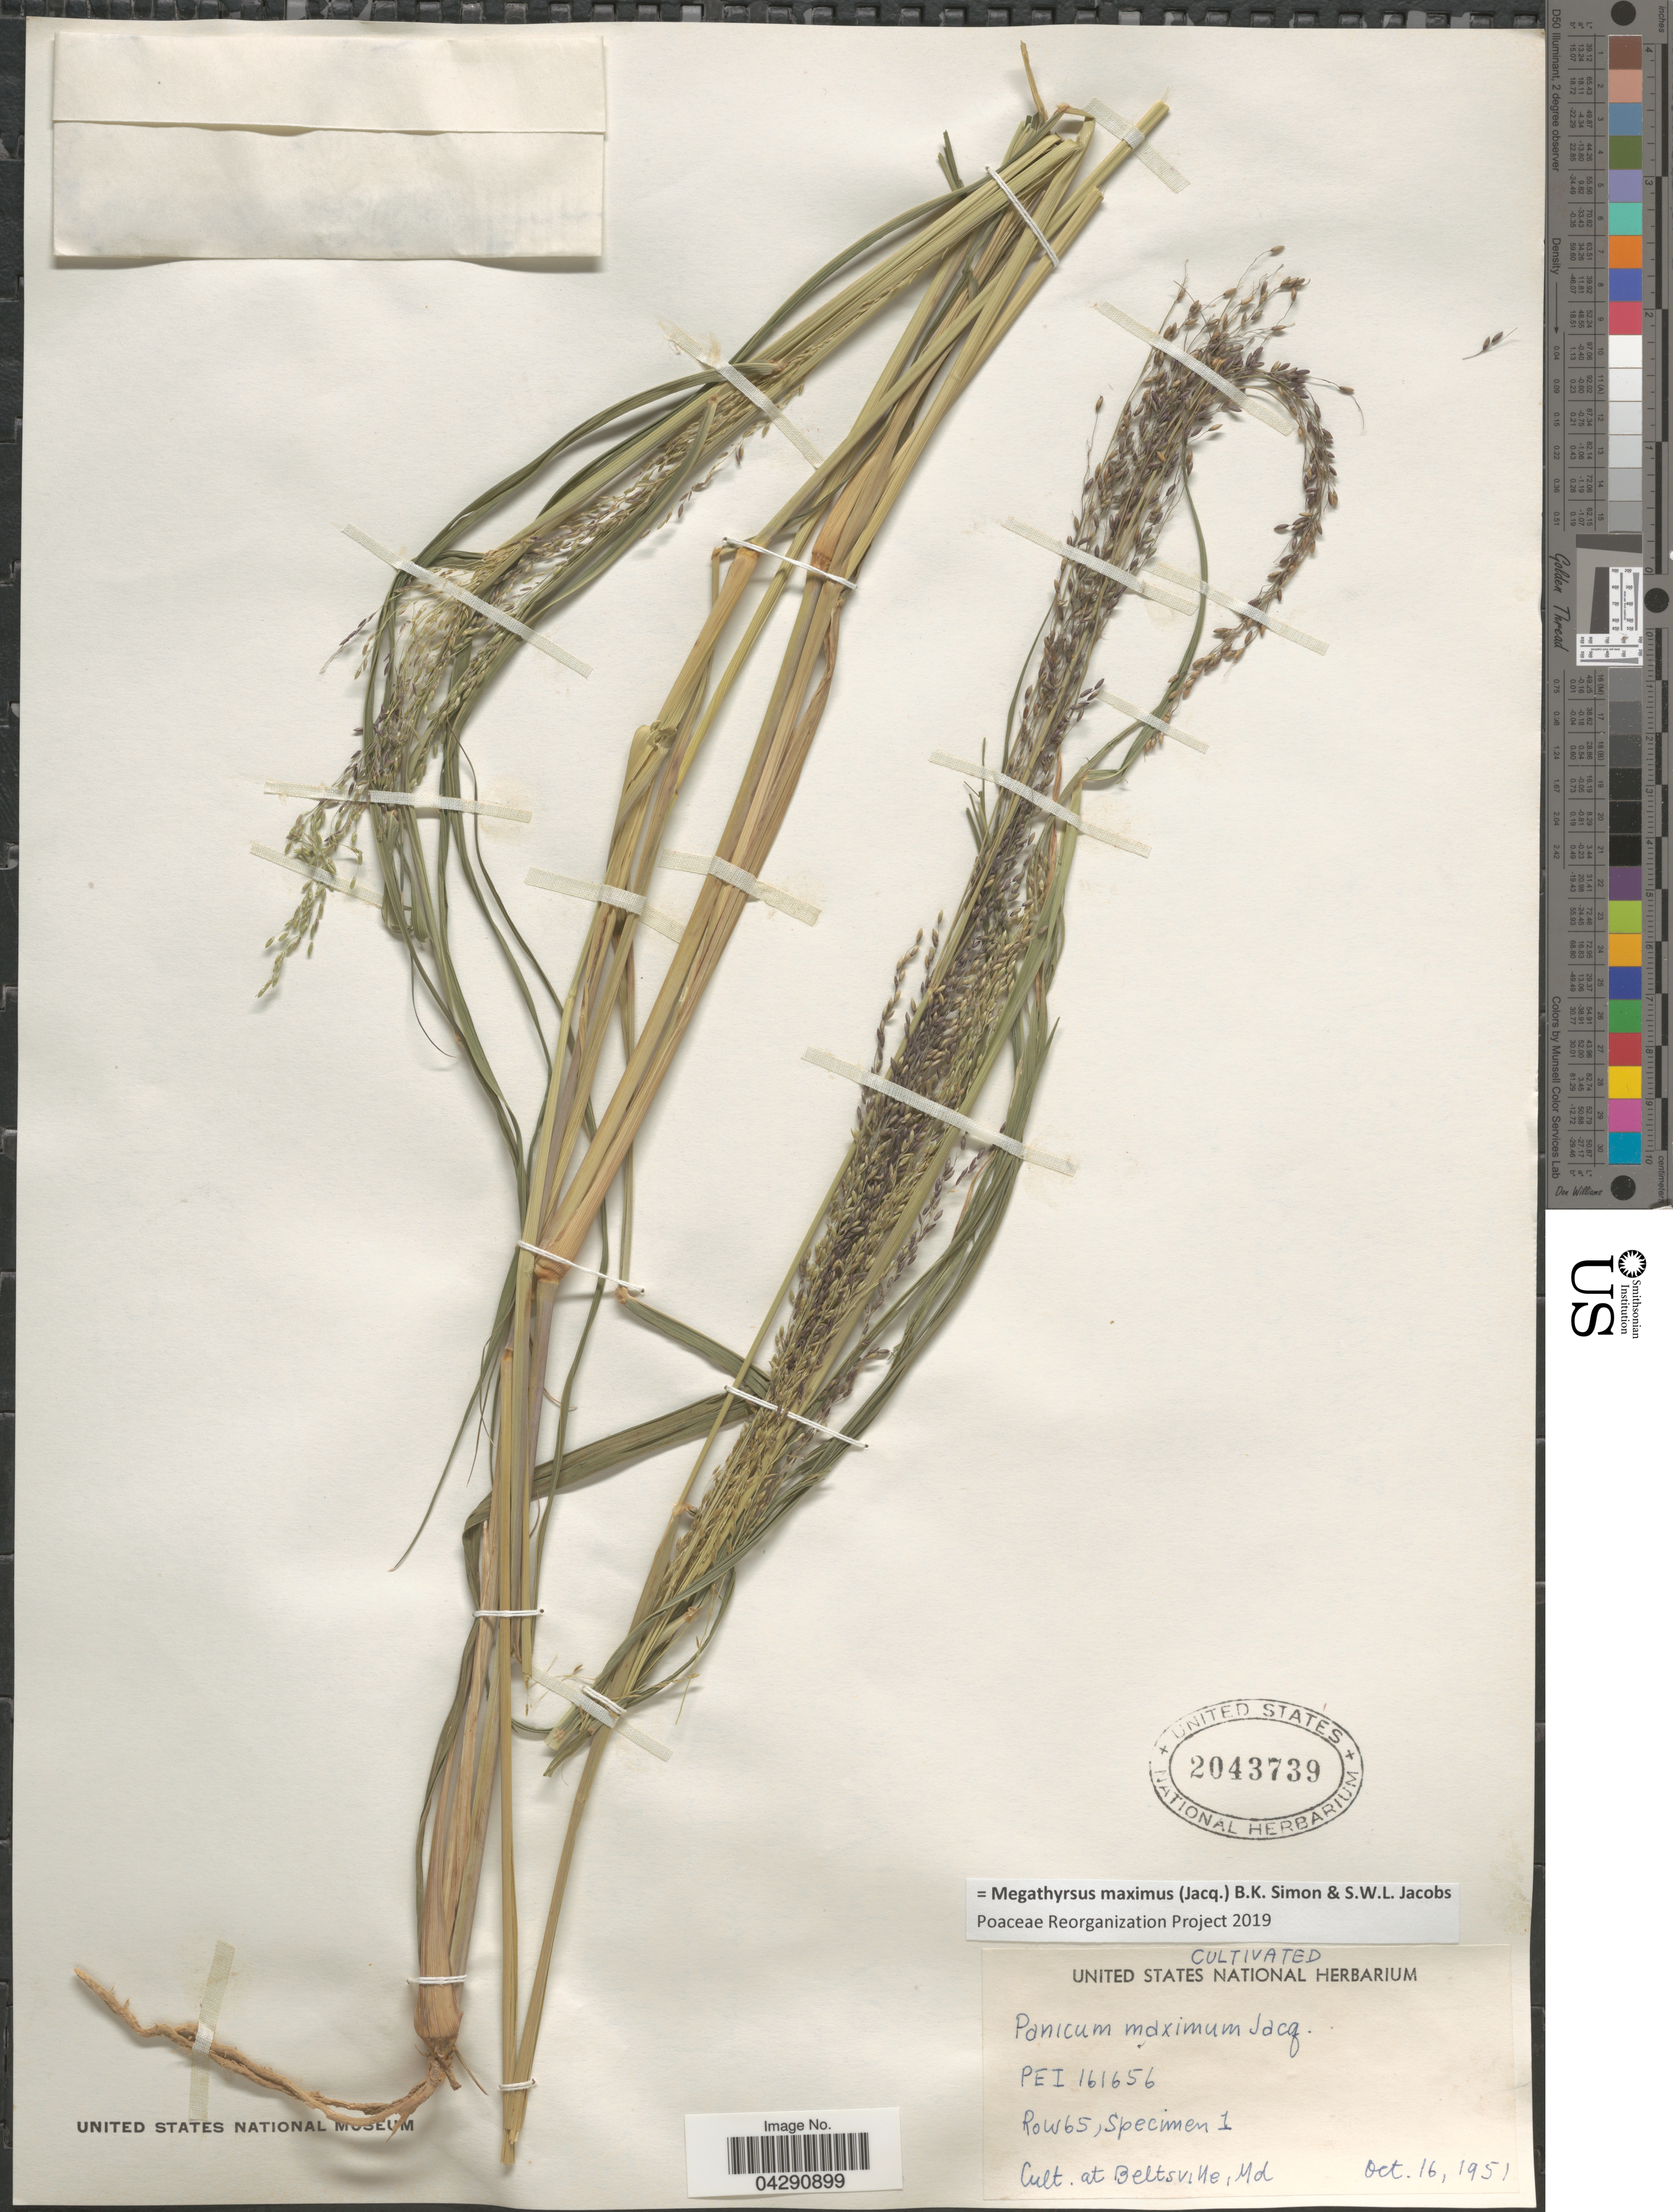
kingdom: Plantae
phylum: Tracheophyta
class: Liliopsida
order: Poales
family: Poaceae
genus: Megathyrsus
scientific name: Megathyrsus maximus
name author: (Jacq.) B.K. Simon & S.W.L. Jacobs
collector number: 161656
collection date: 1951-10-16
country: United States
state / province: Maryland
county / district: Prince George's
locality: At Beltsville.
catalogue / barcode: US 2043739